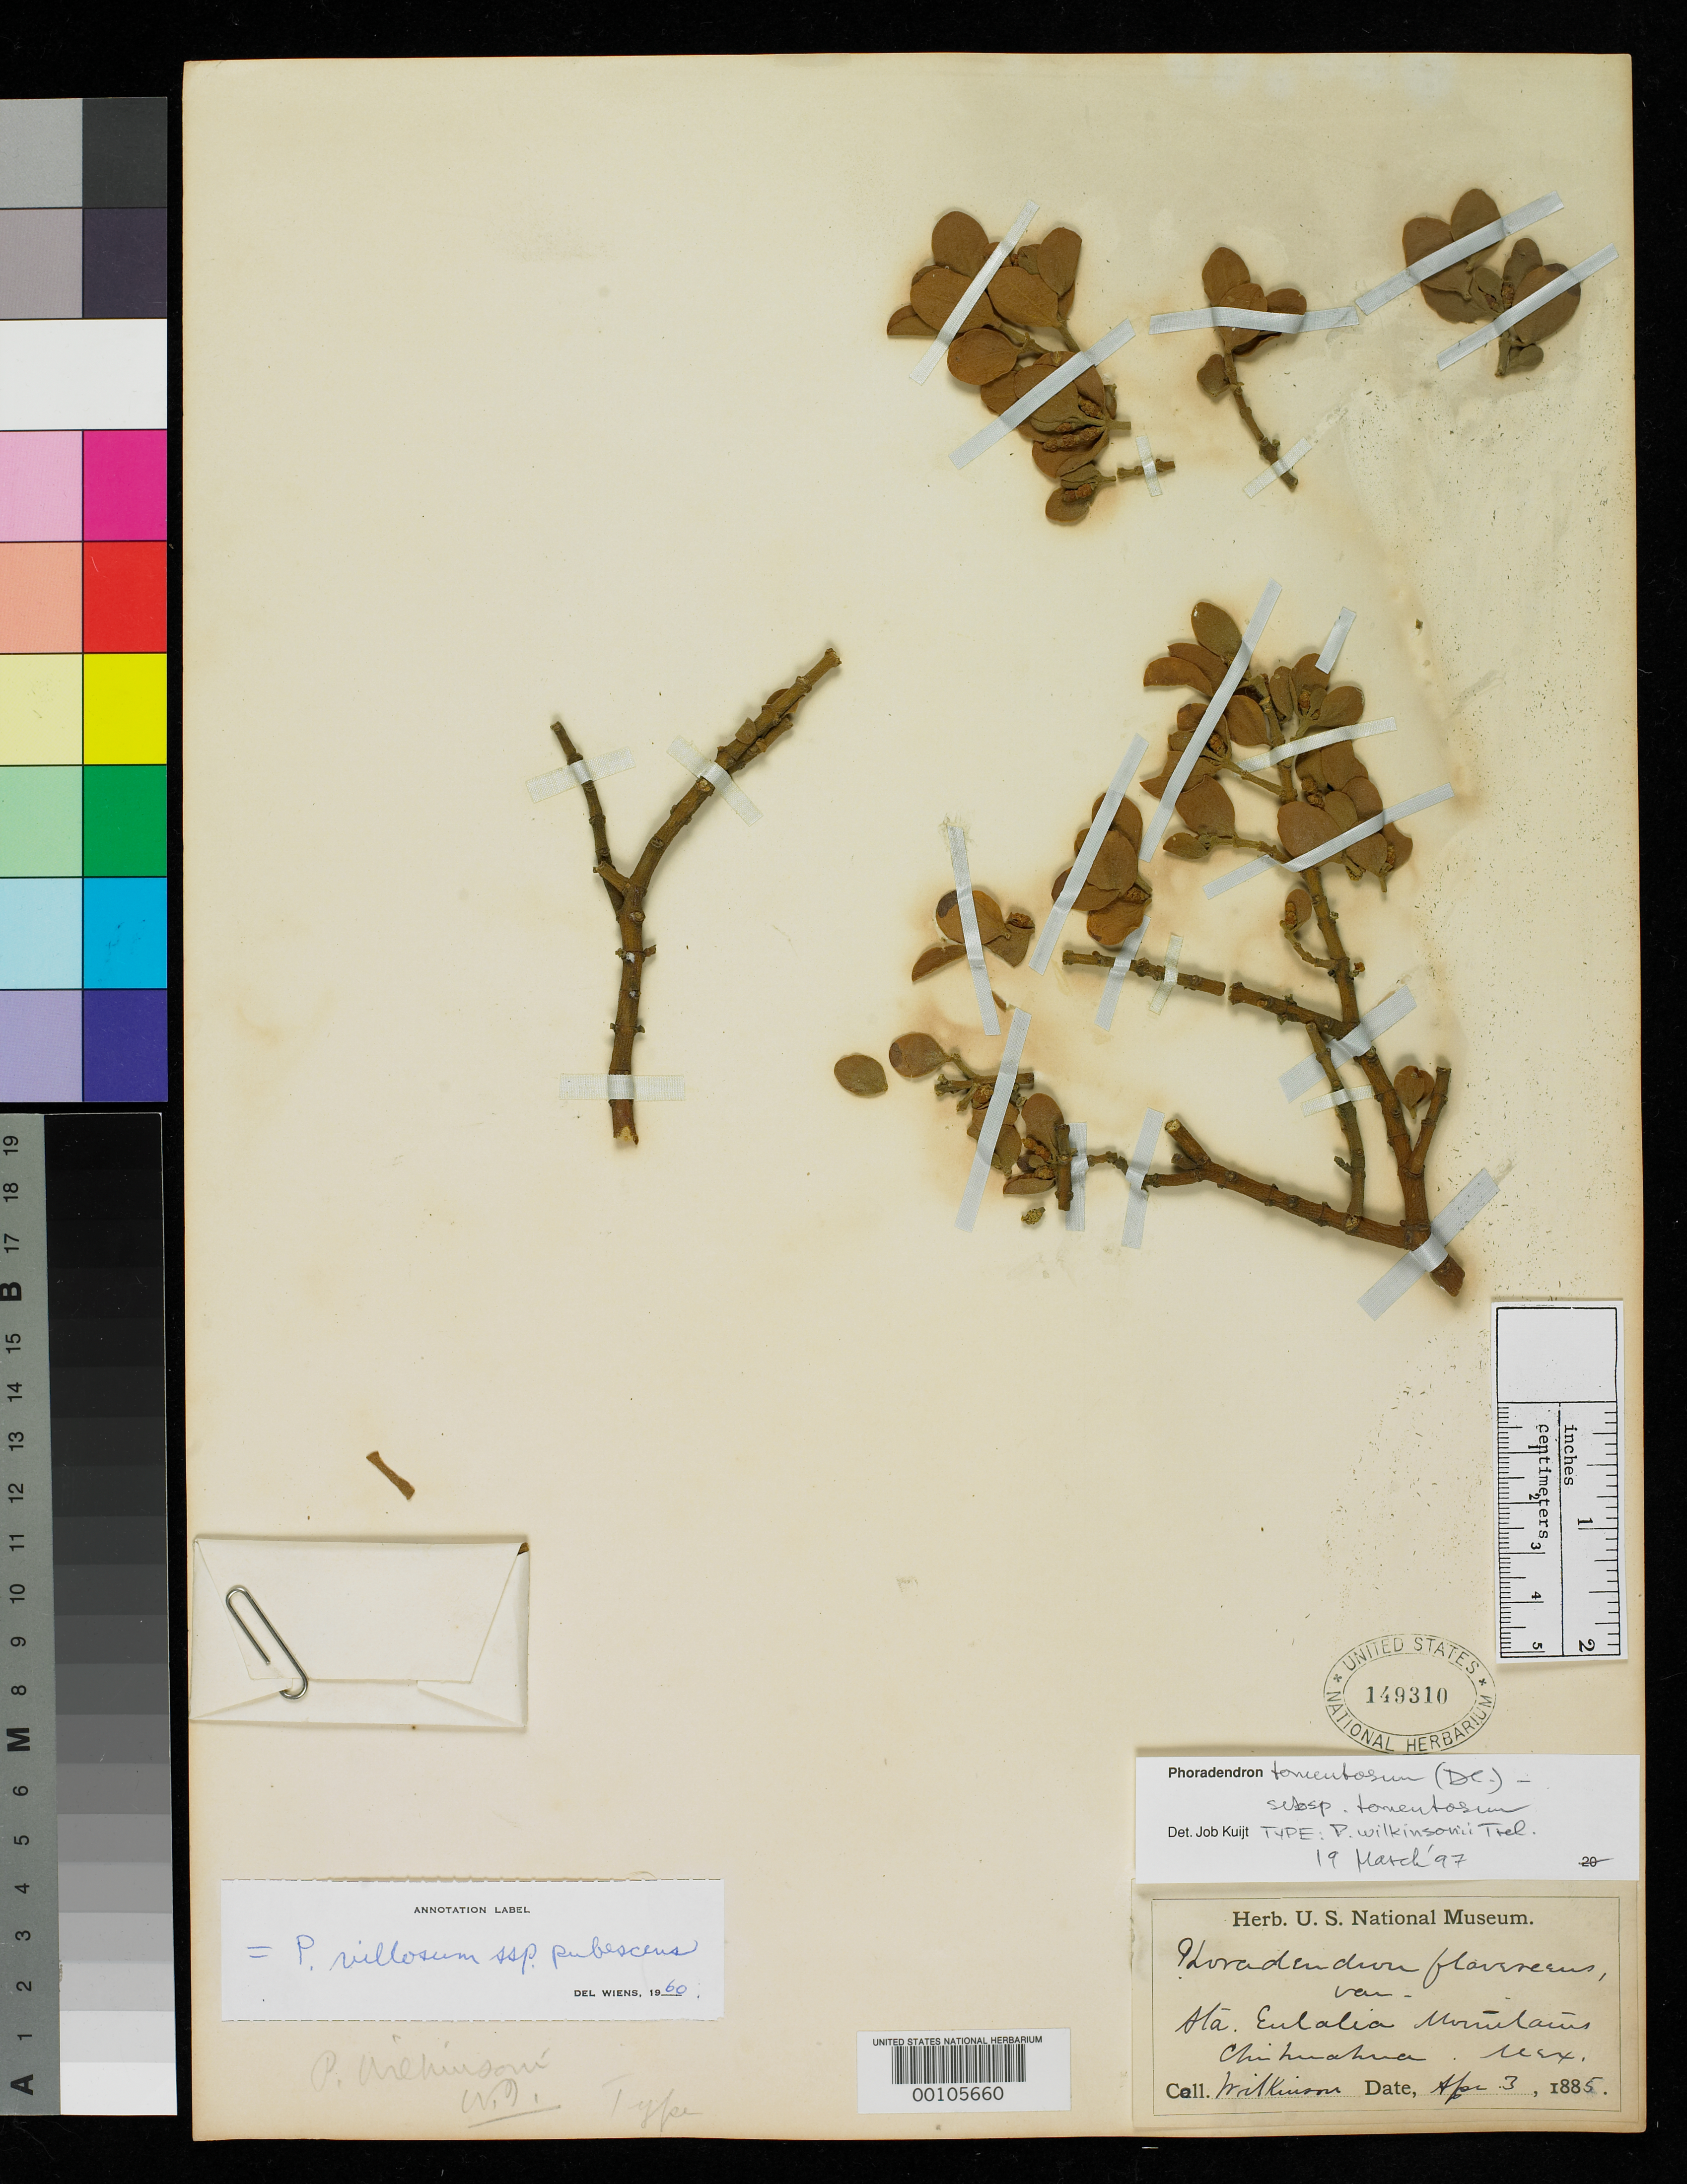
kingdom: Plantae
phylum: Tracheophyta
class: Magnoliopsida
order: Santalales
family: Viscaceae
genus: Phoradendron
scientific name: Phoradendron wilkinsoni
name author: Trel.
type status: Isotype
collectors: E. Wilkinson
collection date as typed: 03 Apr 1885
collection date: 1885-04-03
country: Mexico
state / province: Chihuahua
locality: Santa Eulalia Mts.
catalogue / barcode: US 149310